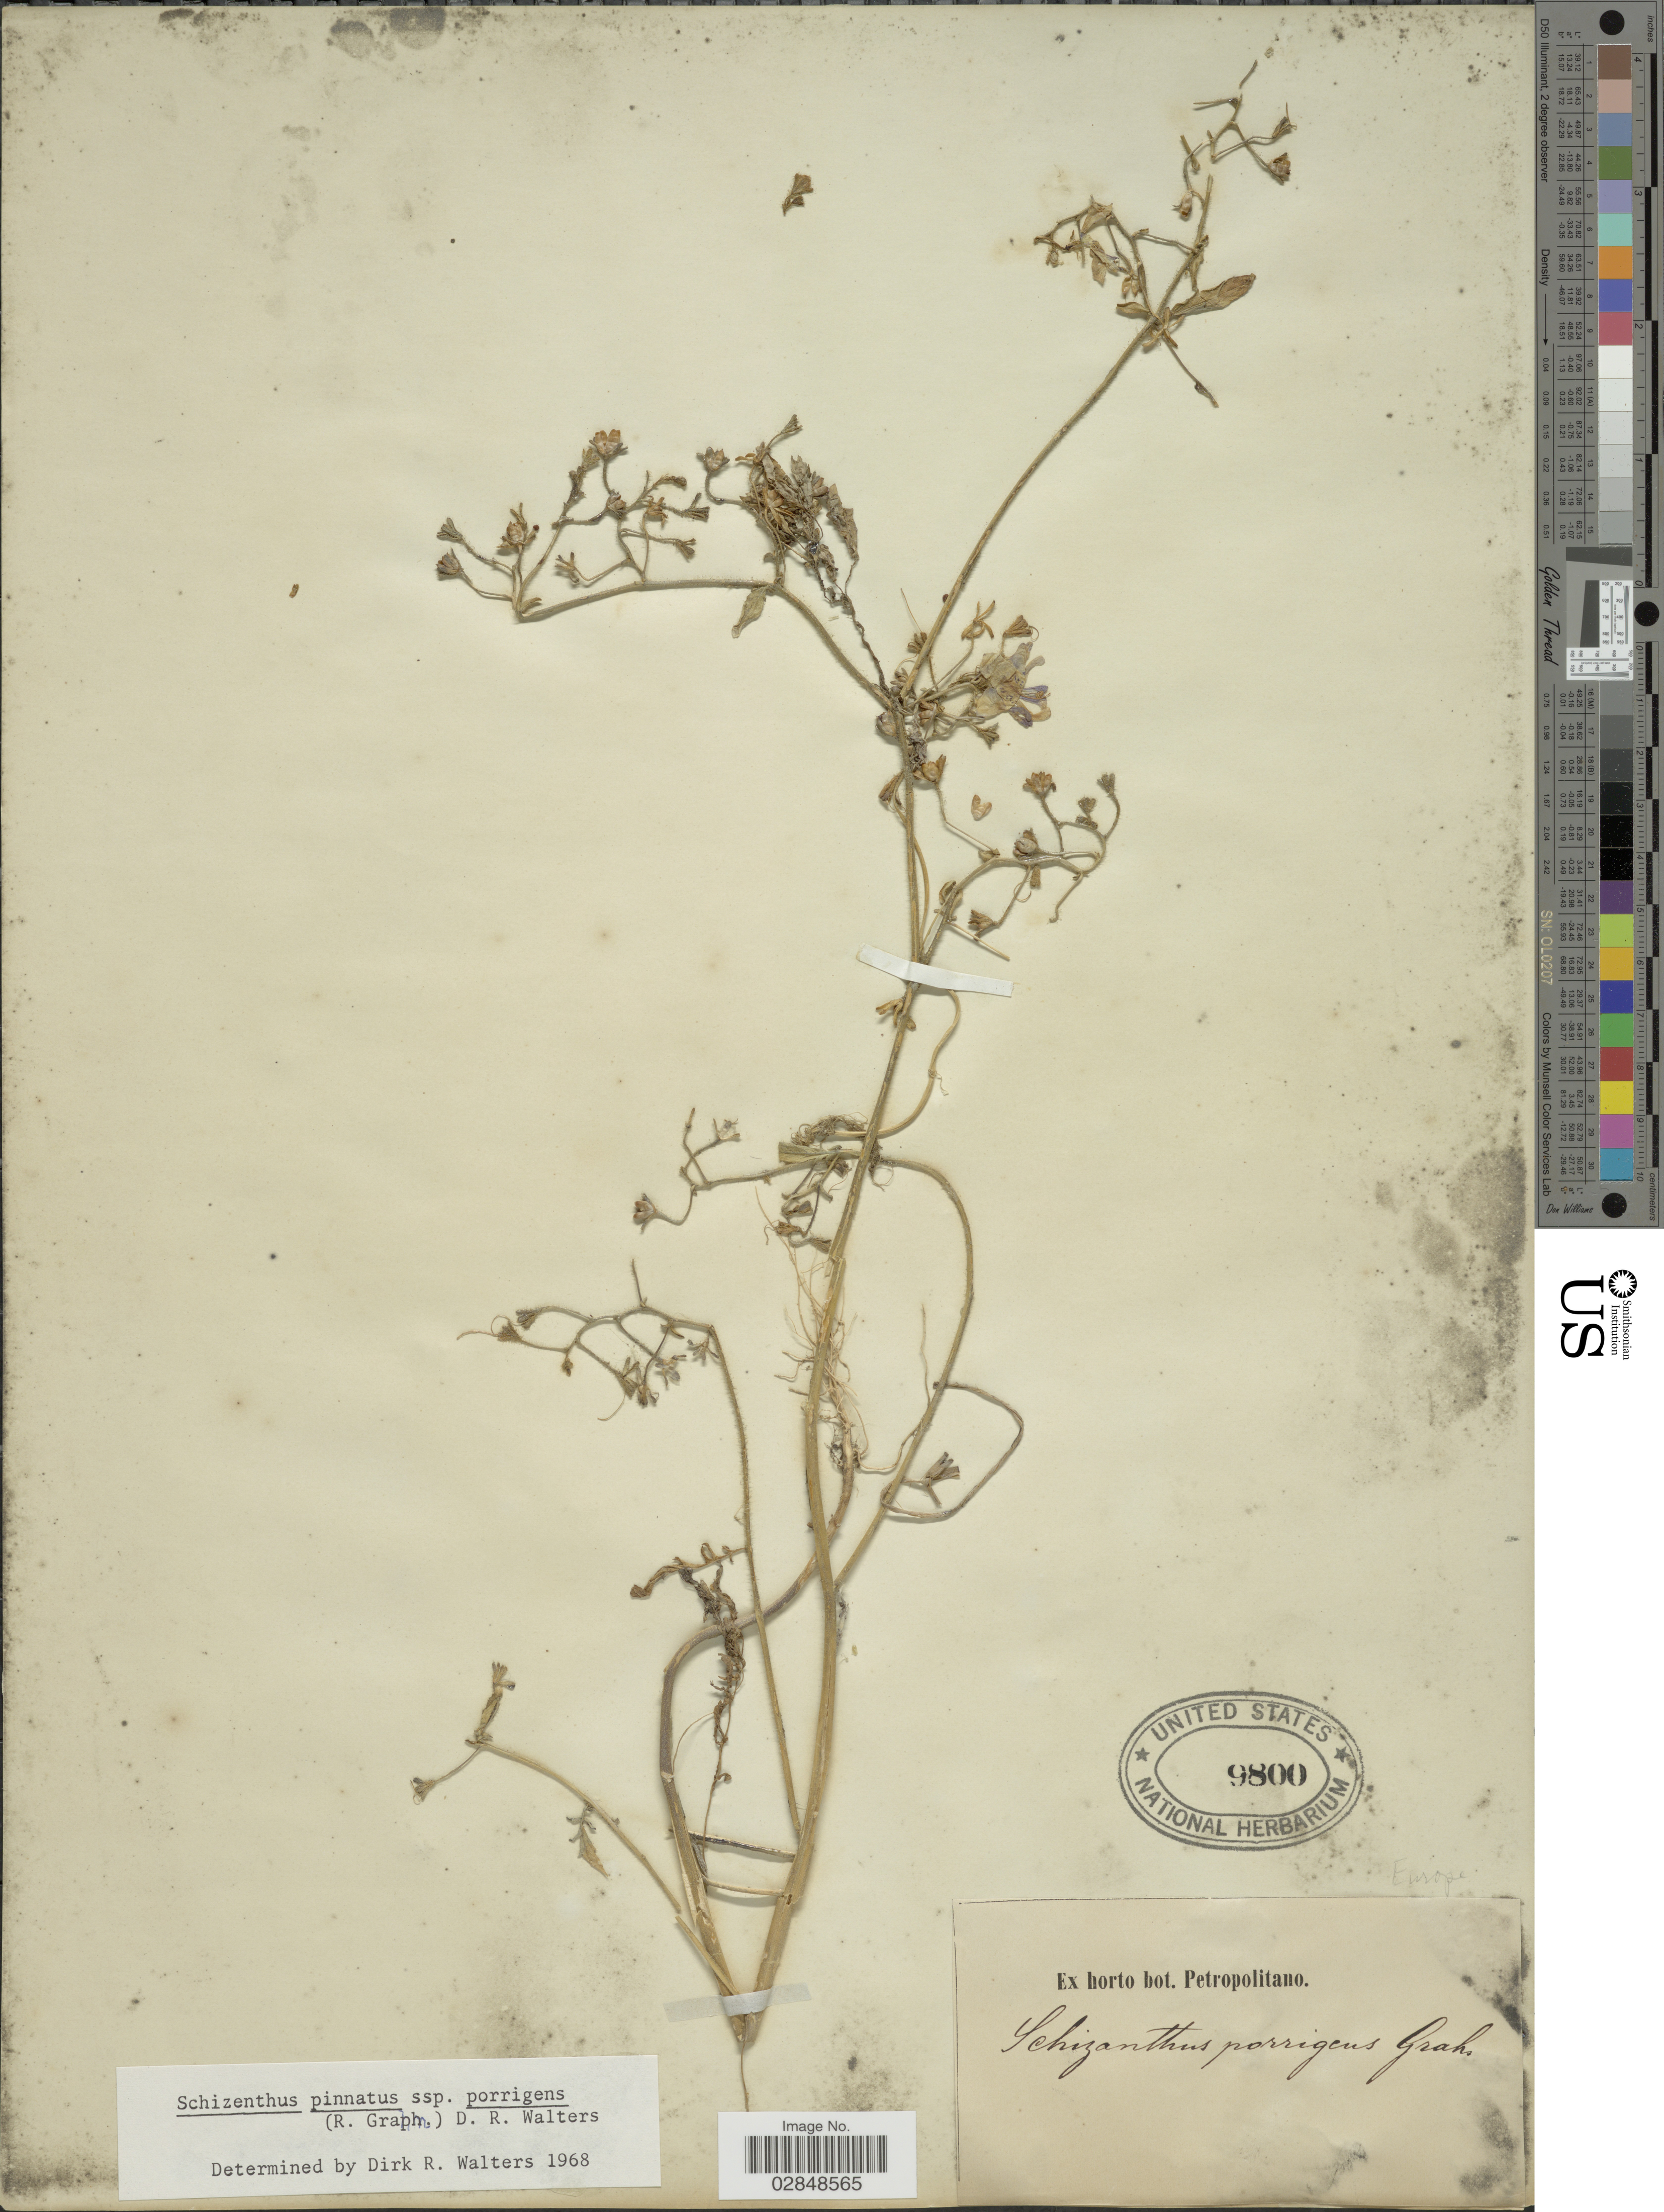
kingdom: Plantae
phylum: Tracheophyta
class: Magnoliopsida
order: Solanales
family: Solanaceae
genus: Schizanthus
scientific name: Schizanthus porrigens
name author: Graham ex Hook.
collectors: ex Horto Bot. Petropolitano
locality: Europe.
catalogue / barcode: US 9800